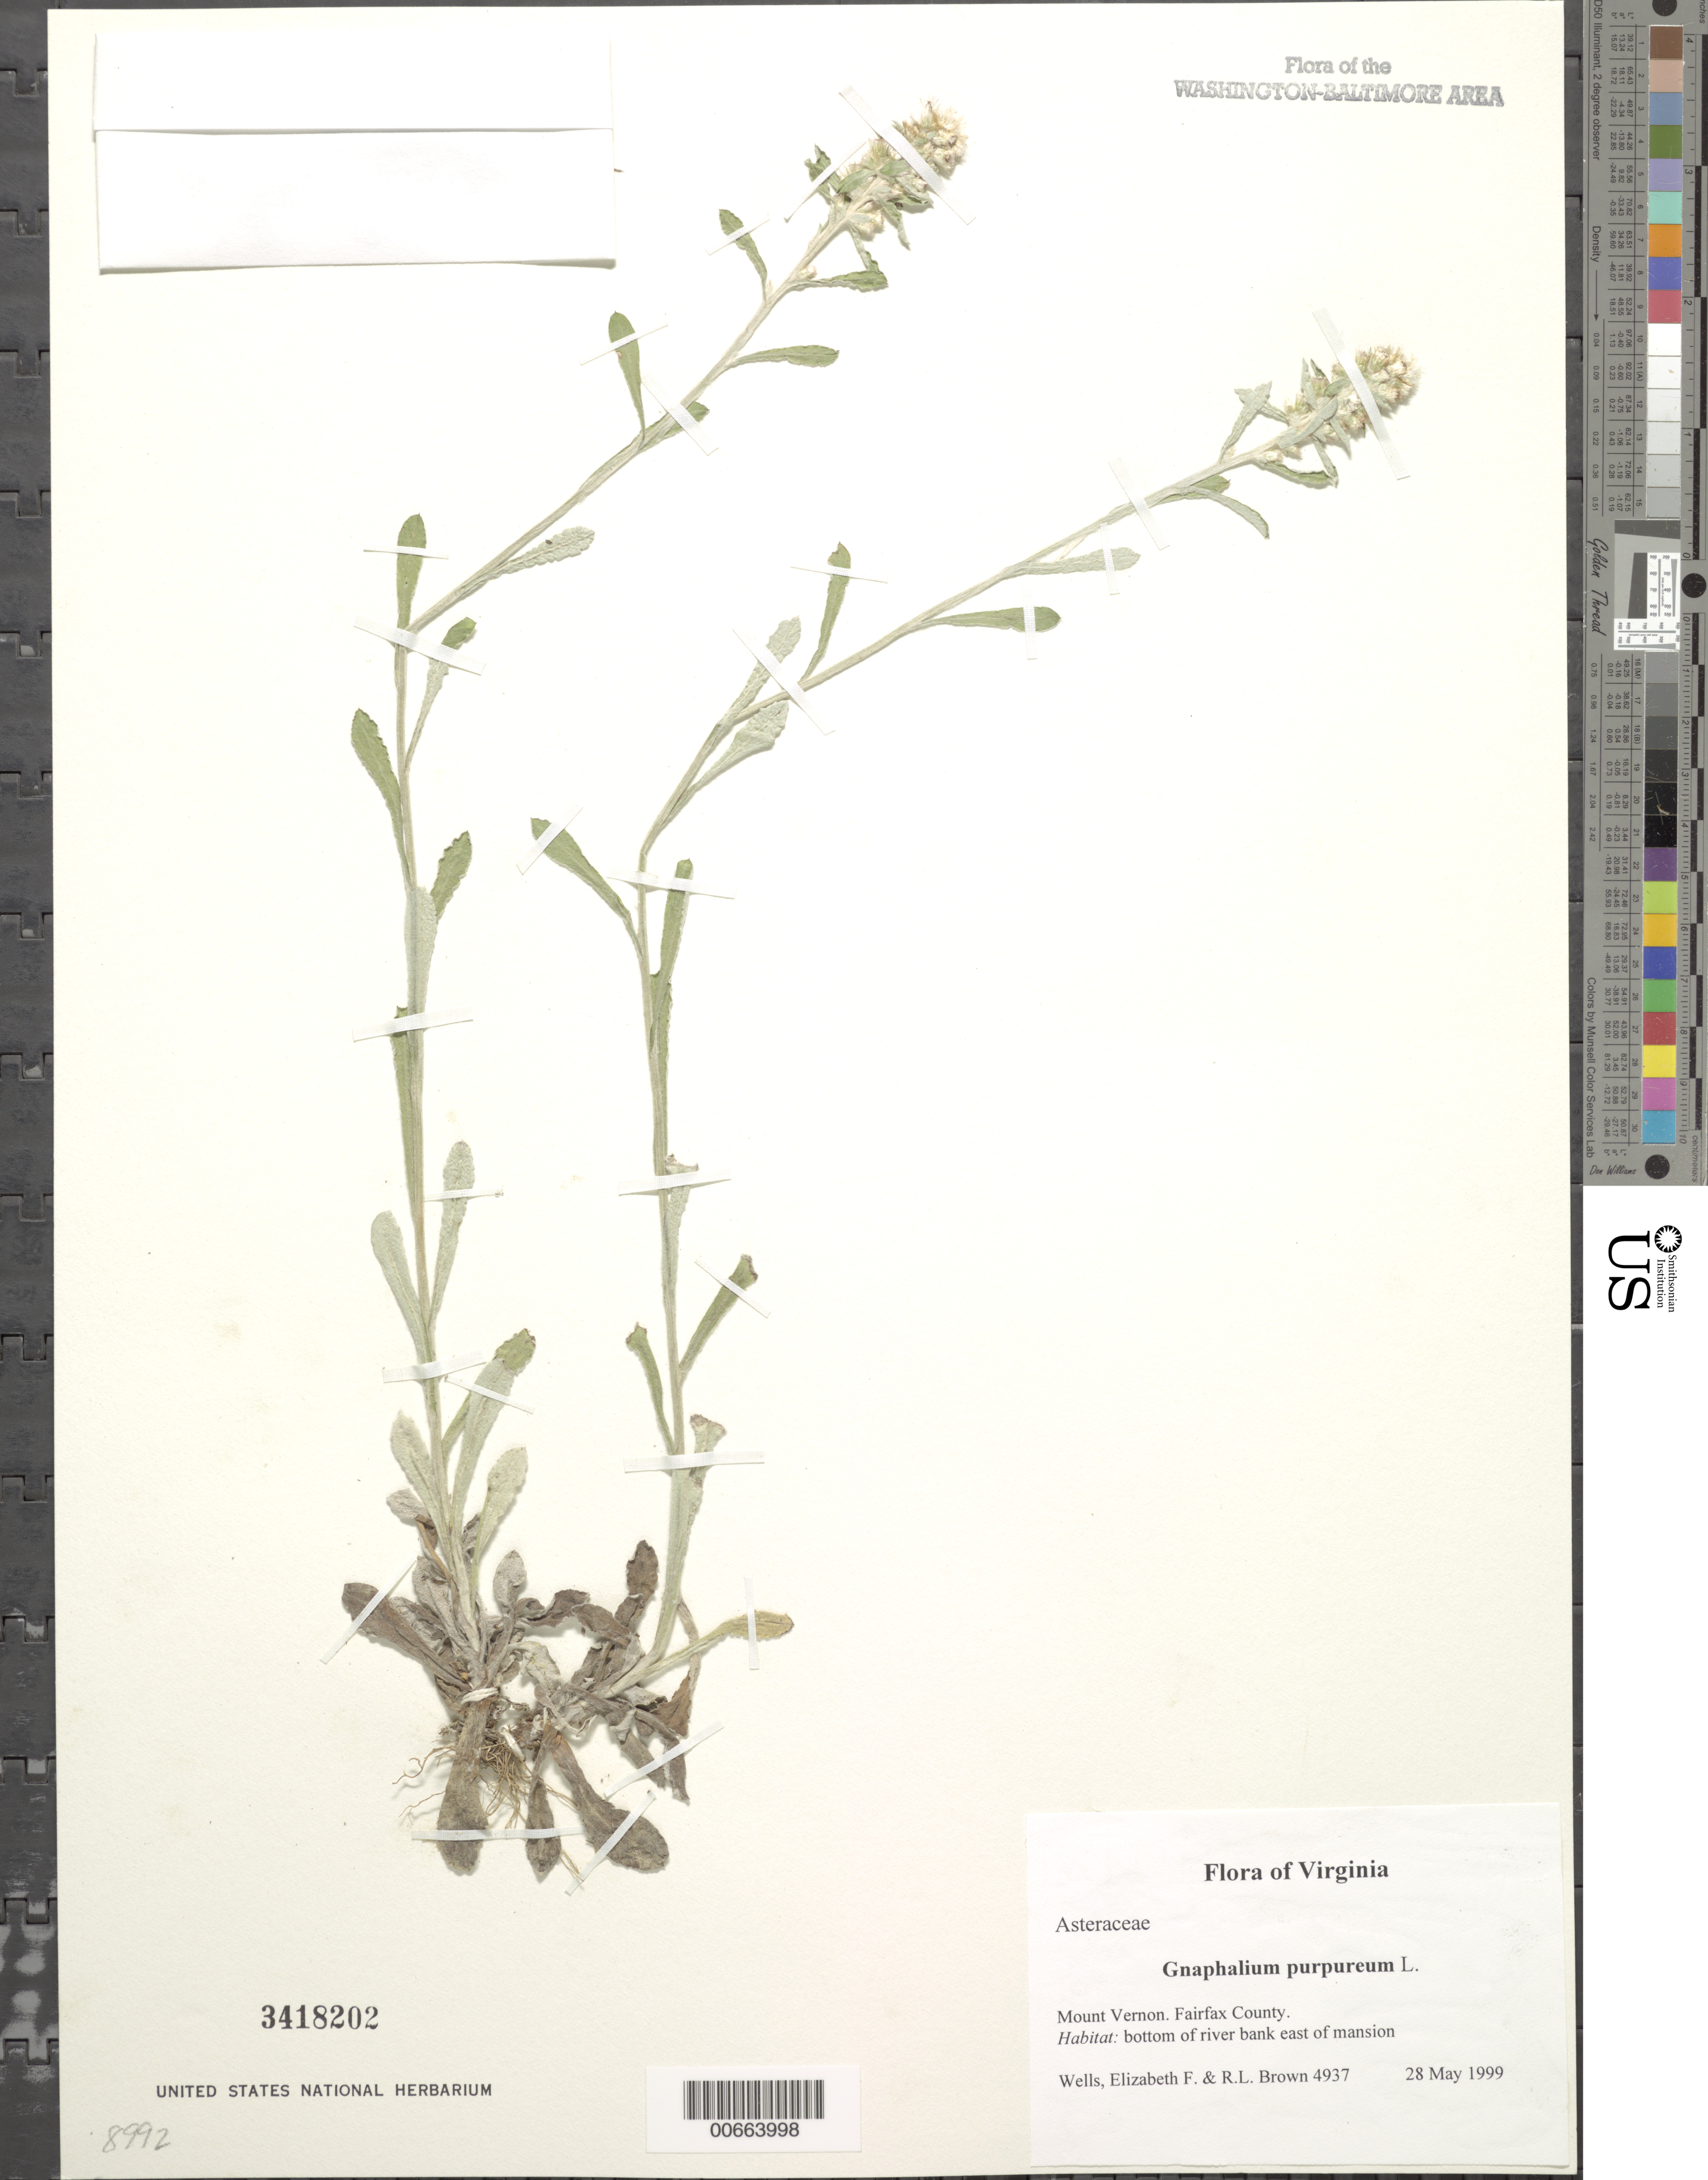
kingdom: Plantae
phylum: Tracheophyta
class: Magnoliopsida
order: Asterales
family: Asteraceae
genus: Gamochaeta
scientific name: Gamochaeta purpurea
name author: (L.) Cabrera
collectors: E. F. Wells & R. L. Brown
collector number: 4937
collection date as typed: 28 May 1999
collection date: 1999-05-28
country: United States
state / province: Virginia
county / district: Fairfax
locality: Mount Vernon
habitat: bottom of river bank east of mansion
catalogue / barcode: US 3418202